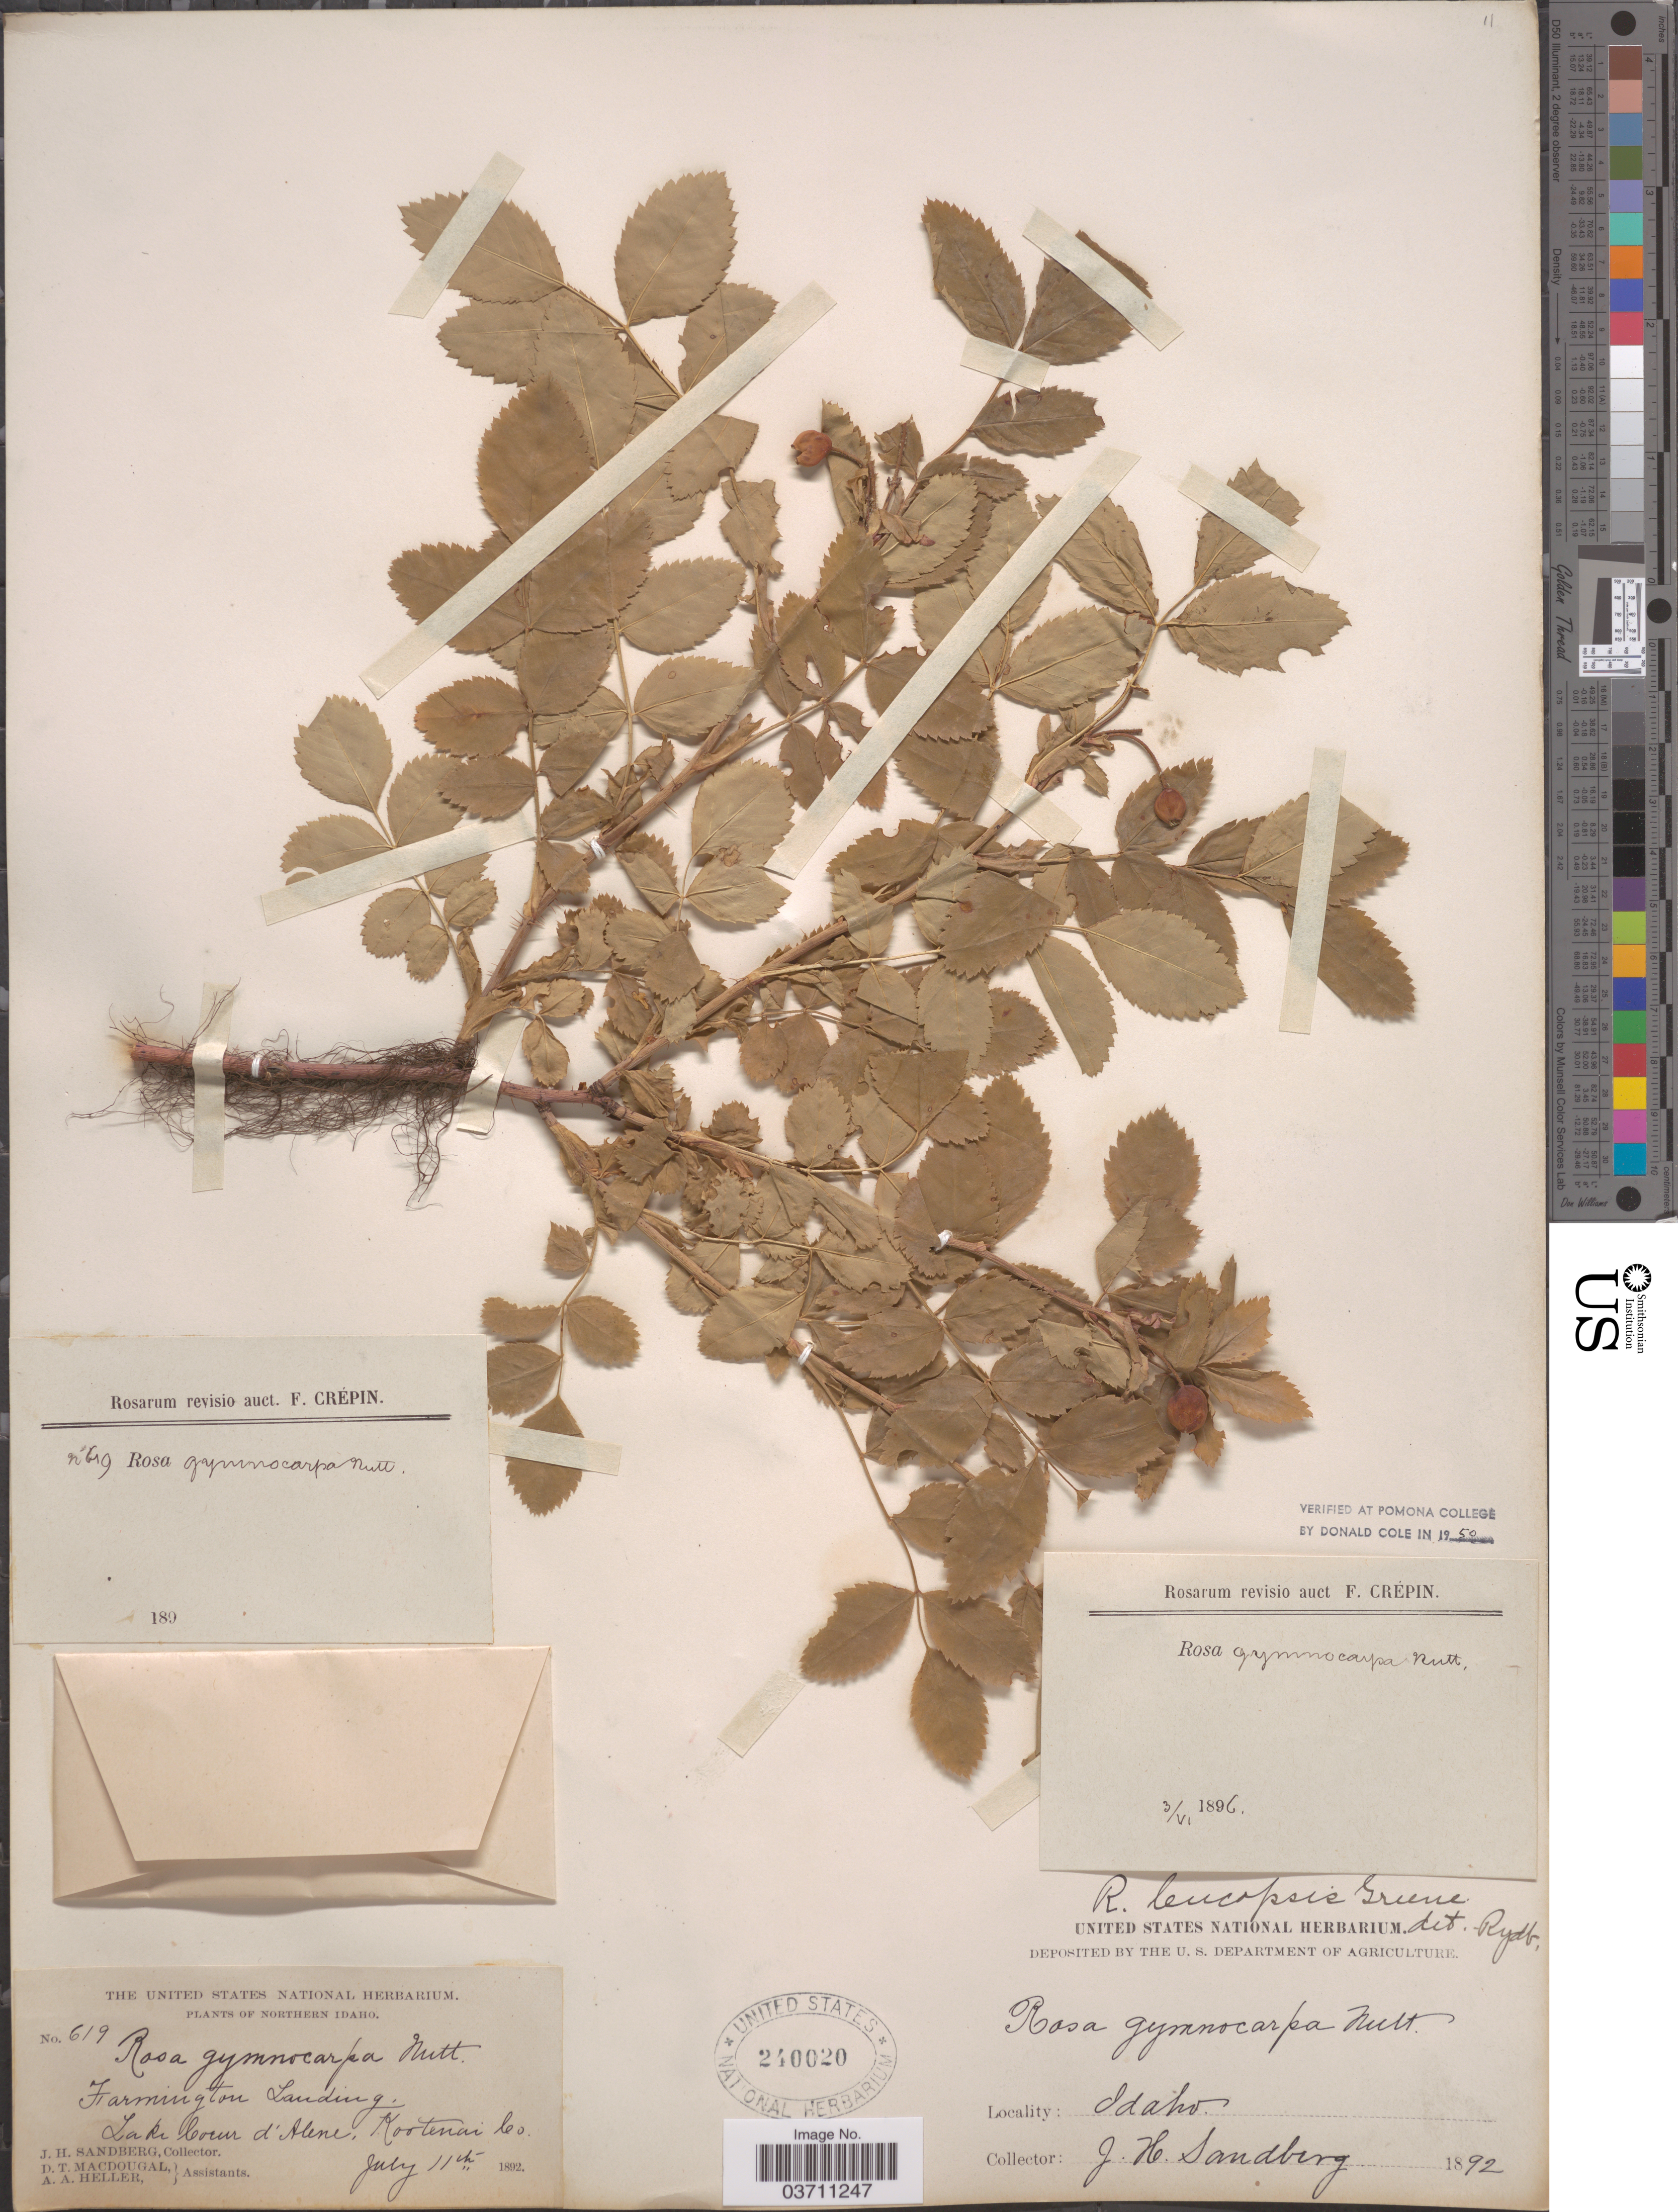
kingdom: Plantae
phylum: Tracheophyta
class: Magnoliopsida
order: Rosales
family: Rosaceae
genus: Rosa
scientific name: Rosa gymnocarpa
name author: Nutt.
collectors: J. H. Sandberg, D. T. MacDougal & A. A. Heller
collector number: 619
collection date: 1892-07-11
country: United States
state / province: Idaho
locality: Northern Idaho. Farmington Landing. Lake Coeur d'Alene, Kootenai Co.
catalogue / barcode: US 240020